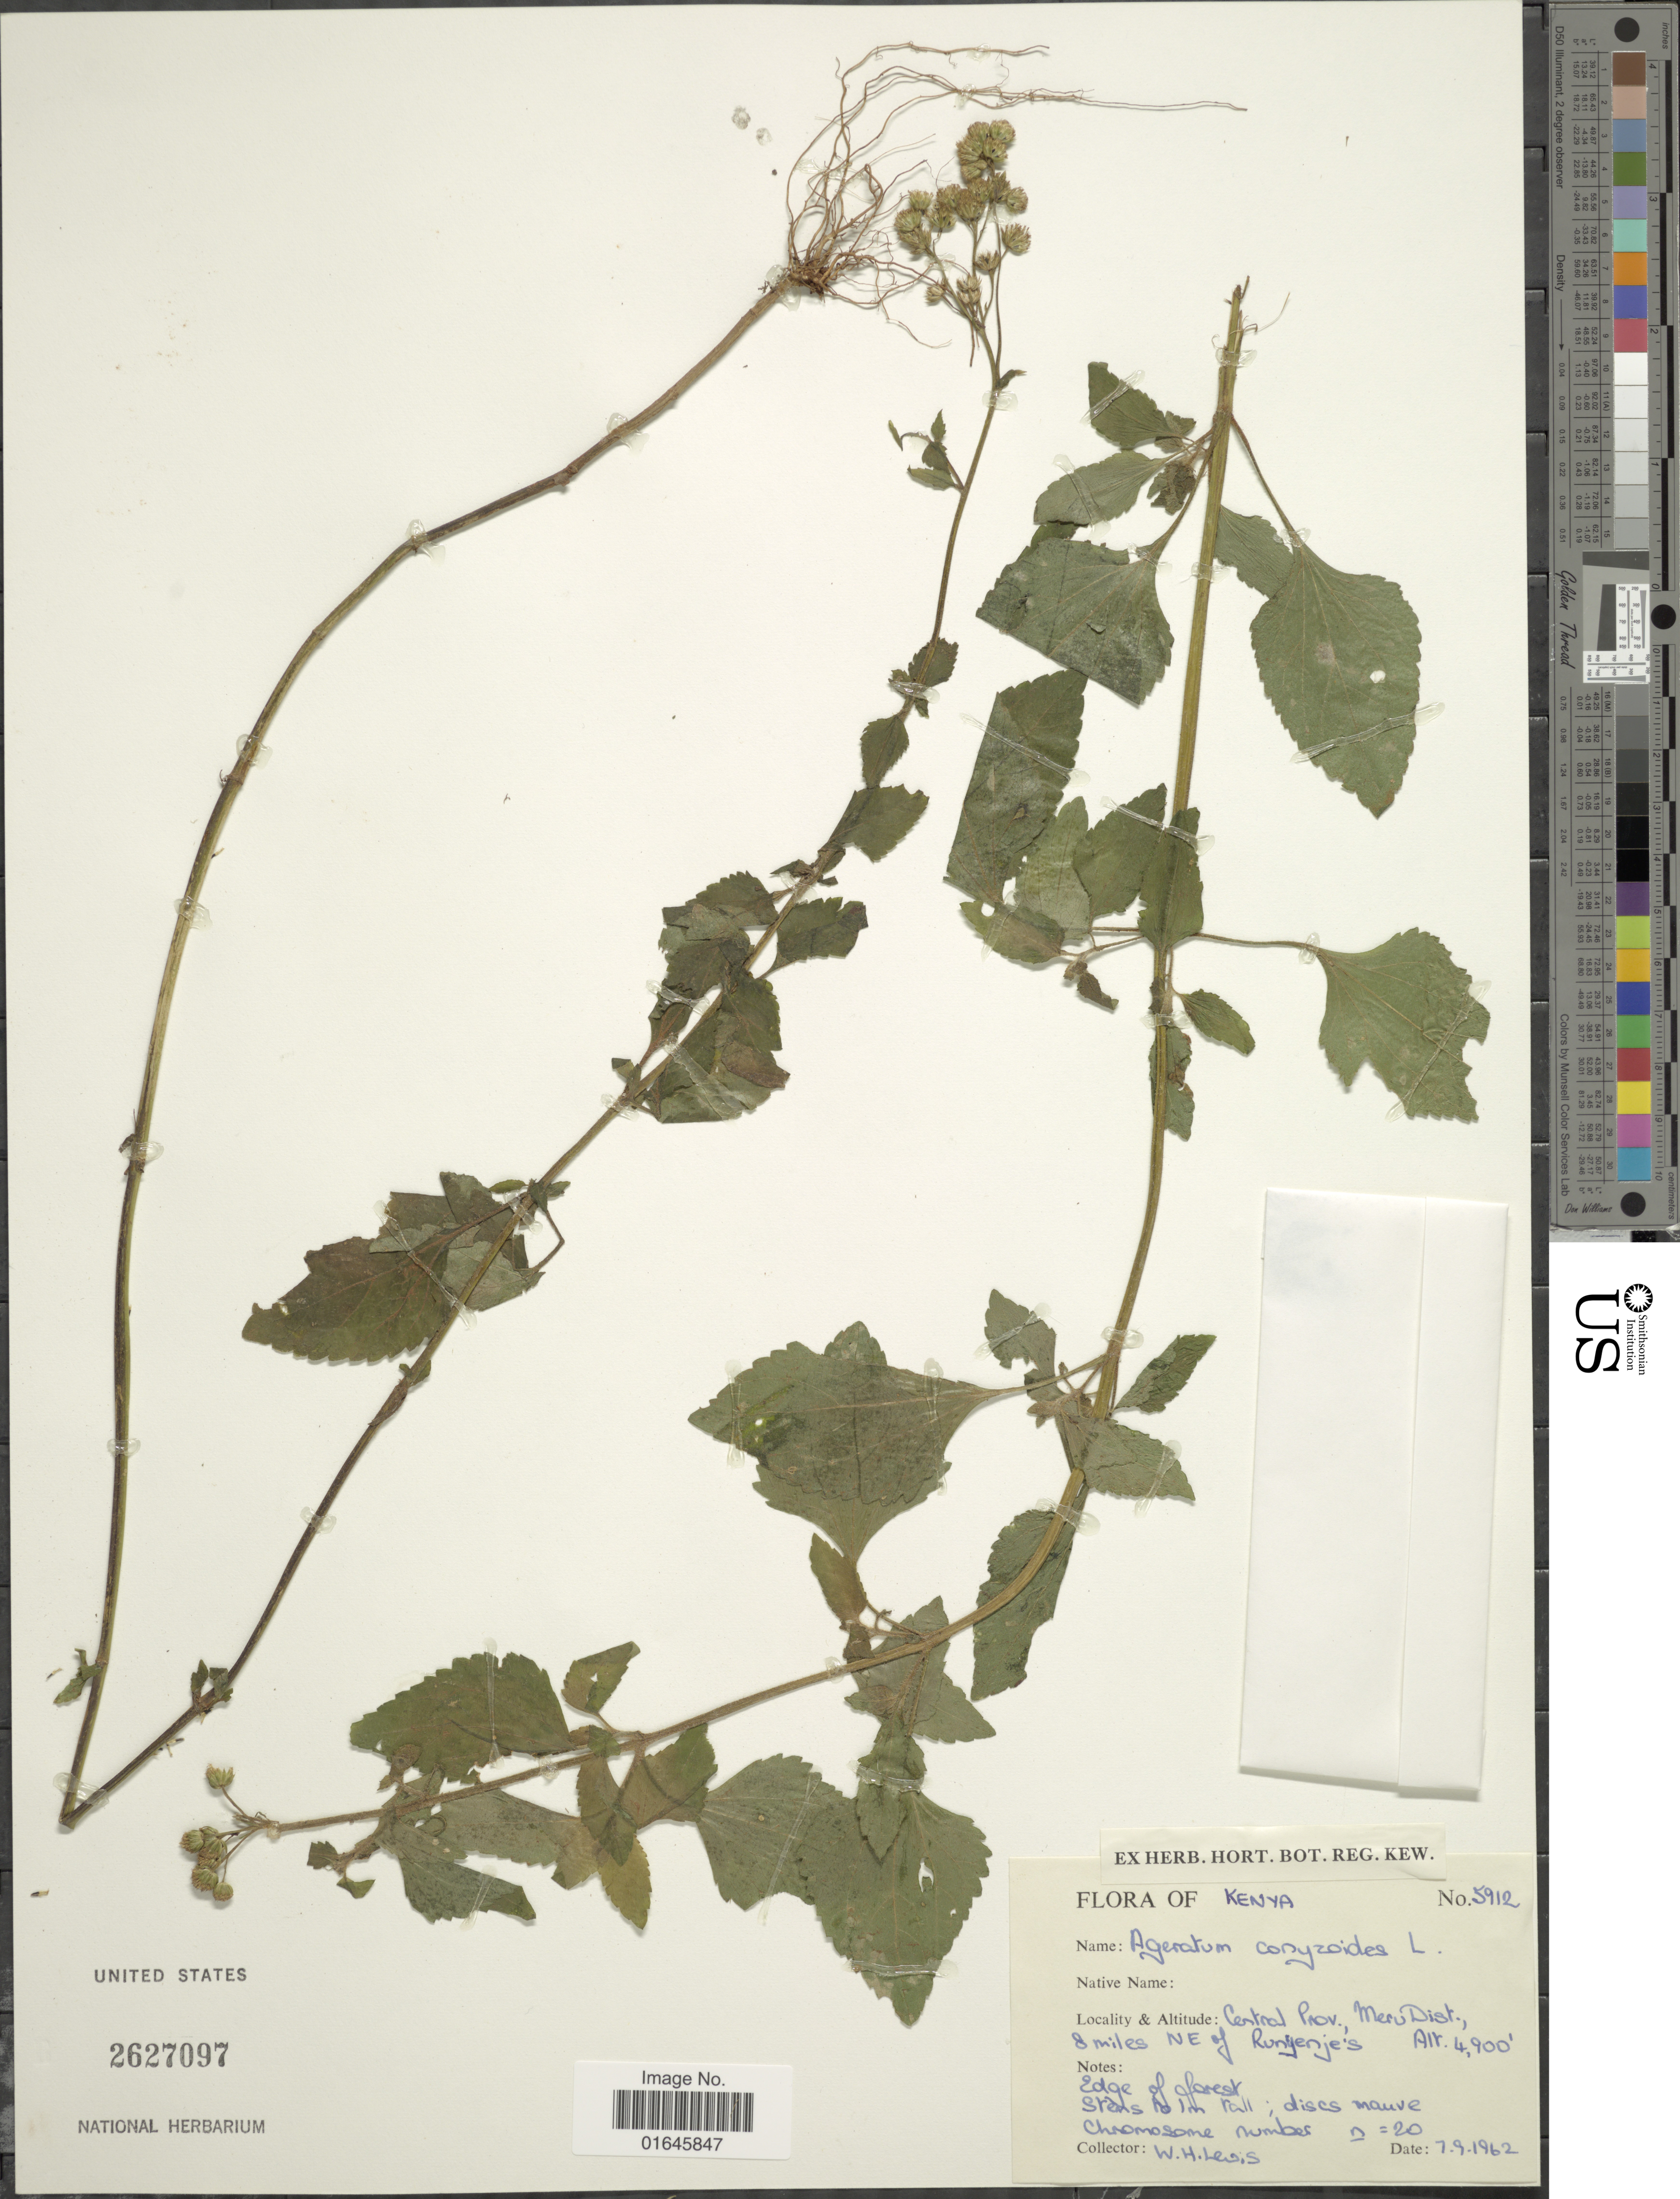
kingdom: Plantae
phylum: Tracheophyta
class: Magnoliopsida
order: Asterales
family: Asteraceae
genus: Ageratum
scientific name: Ageratum conyzoides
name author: L.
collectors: W. H. Lewis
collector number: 5912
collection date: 1962-09-07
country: Kenya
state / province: Meru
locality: Meru Dist., 8 miles NE of Ruyenjes [interpreted]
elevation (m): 1494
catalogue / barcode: US 2627097